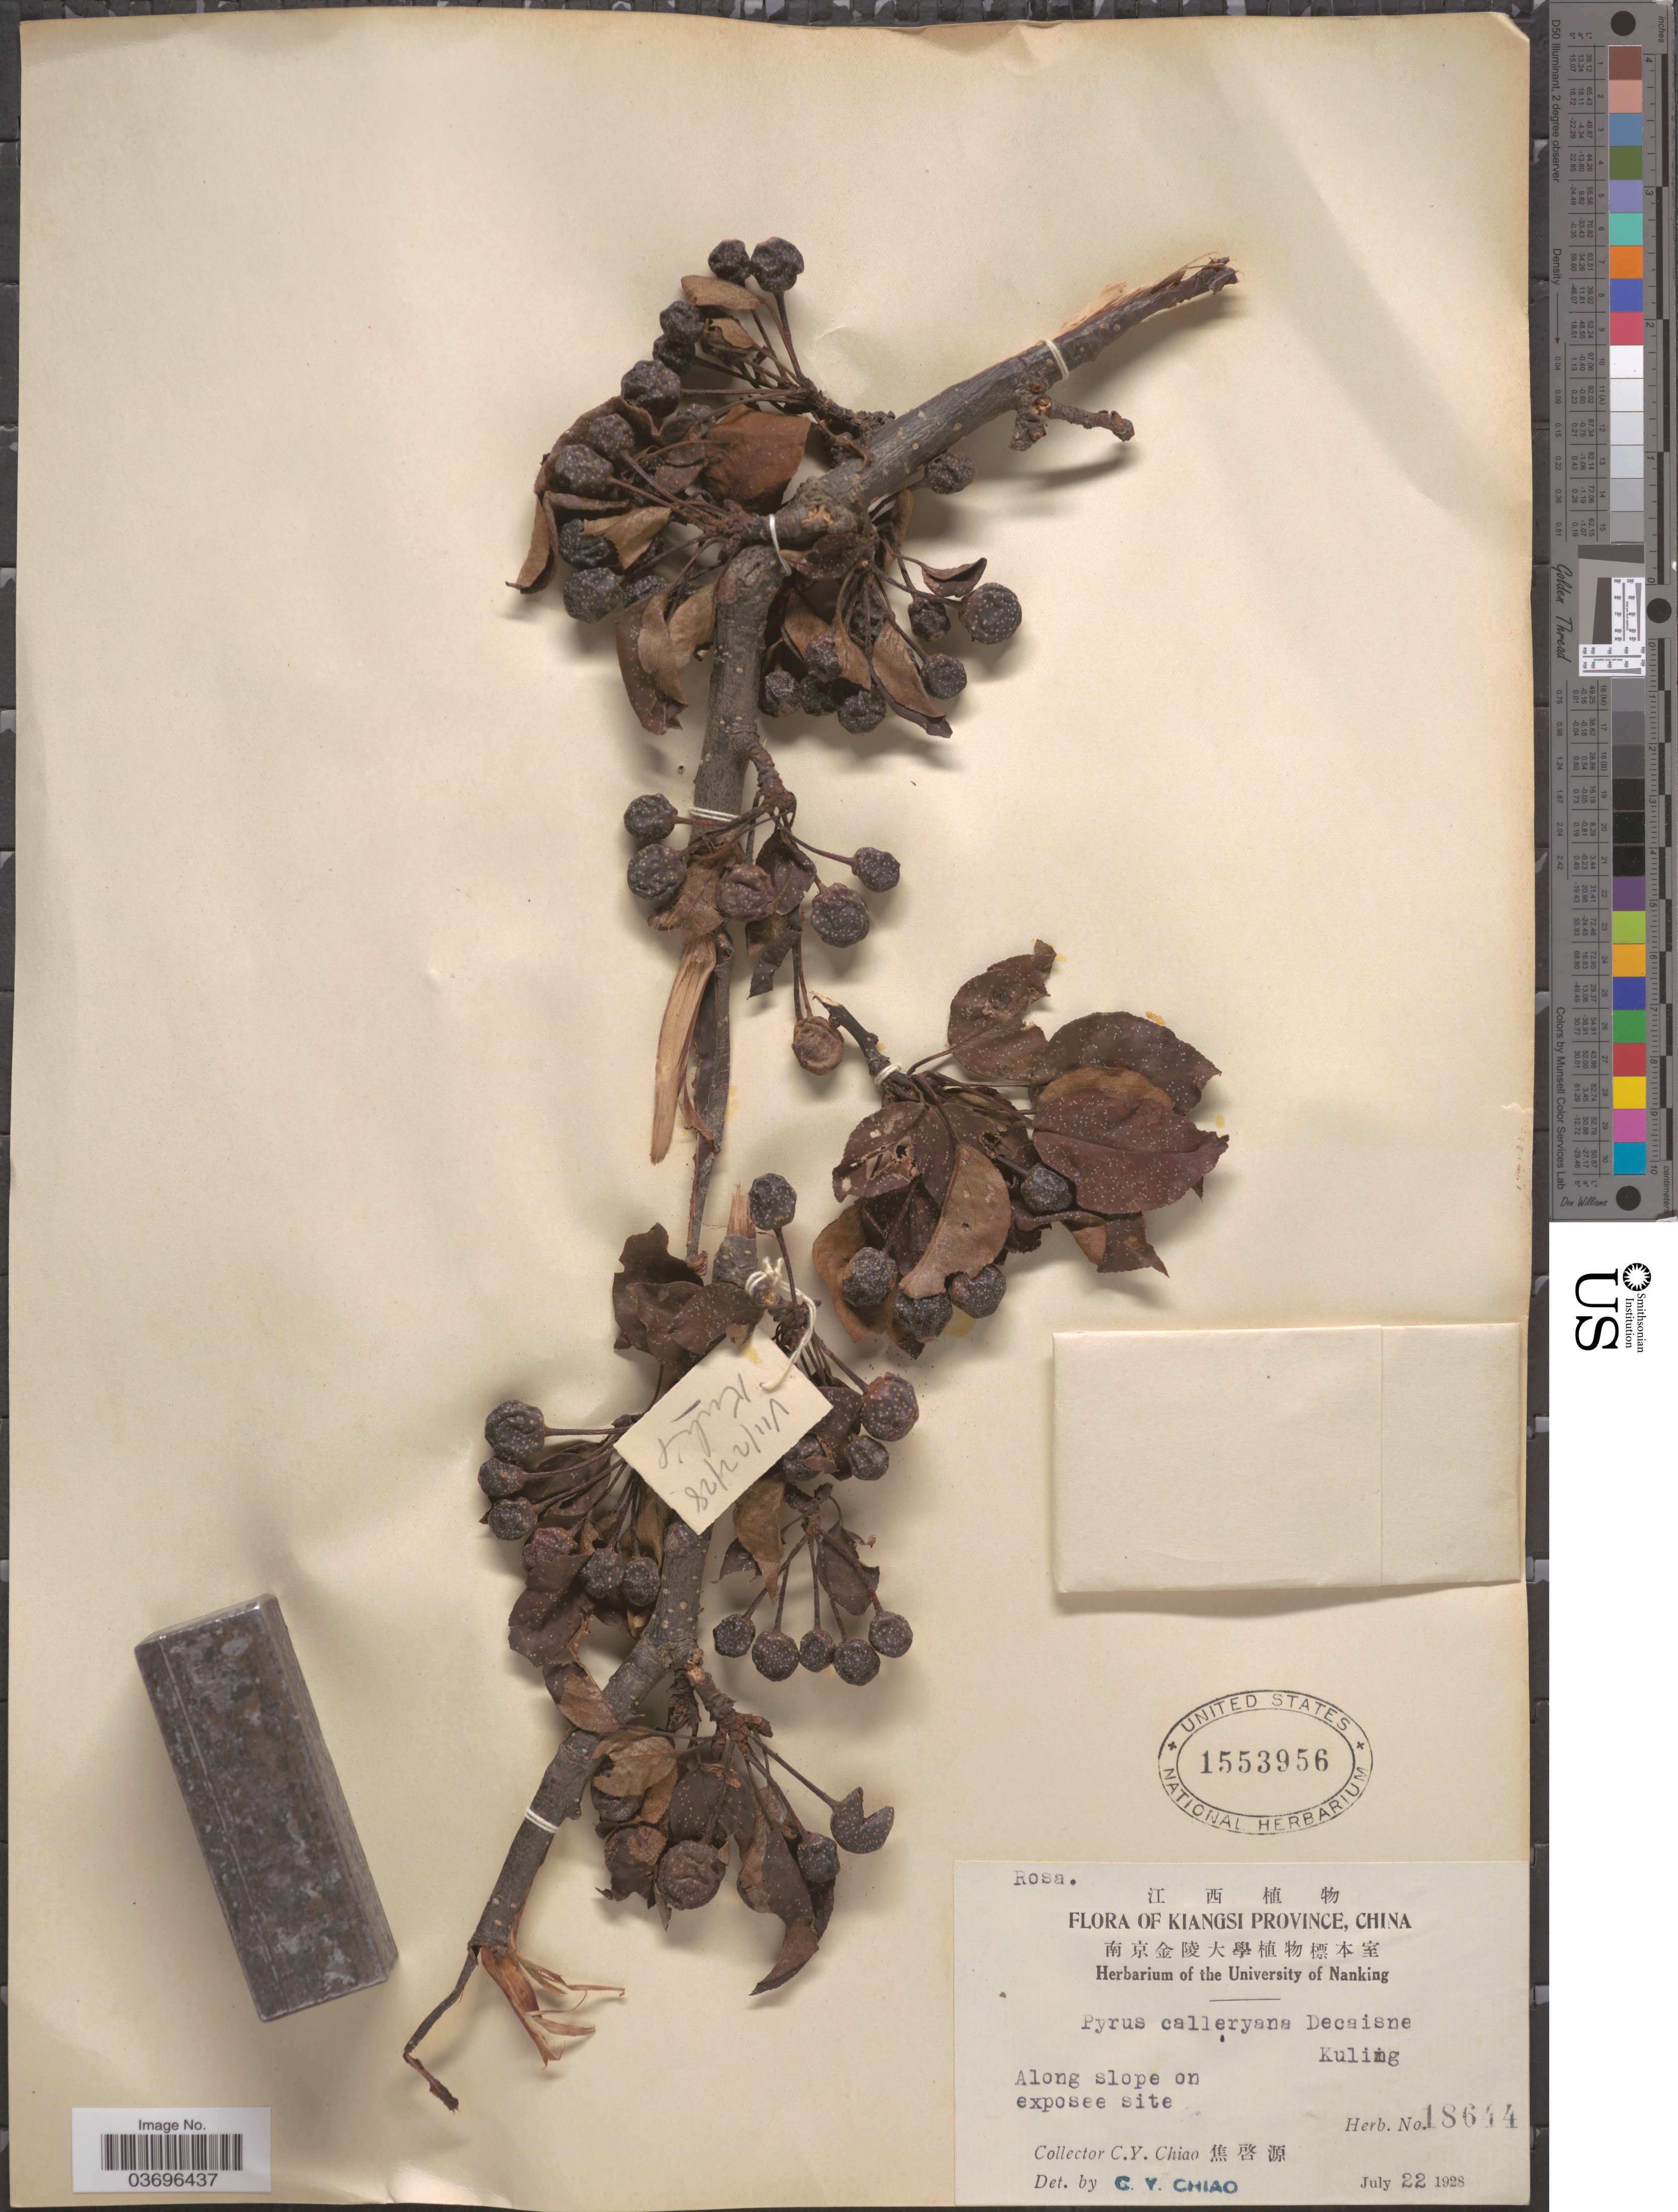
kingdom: Plantae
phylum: Tracheophyta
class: Magnoliopsida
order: Rosales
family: Rosaceae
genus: Pyrus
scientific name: Pyrus calleryana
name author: Decne.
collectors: C. Y. Chiao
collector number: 18644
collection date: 1928-07-22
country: China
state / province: Jiangxi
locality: Kiangsi Province. Kuling. Along slope on exposee site.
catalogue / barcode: US 1553956